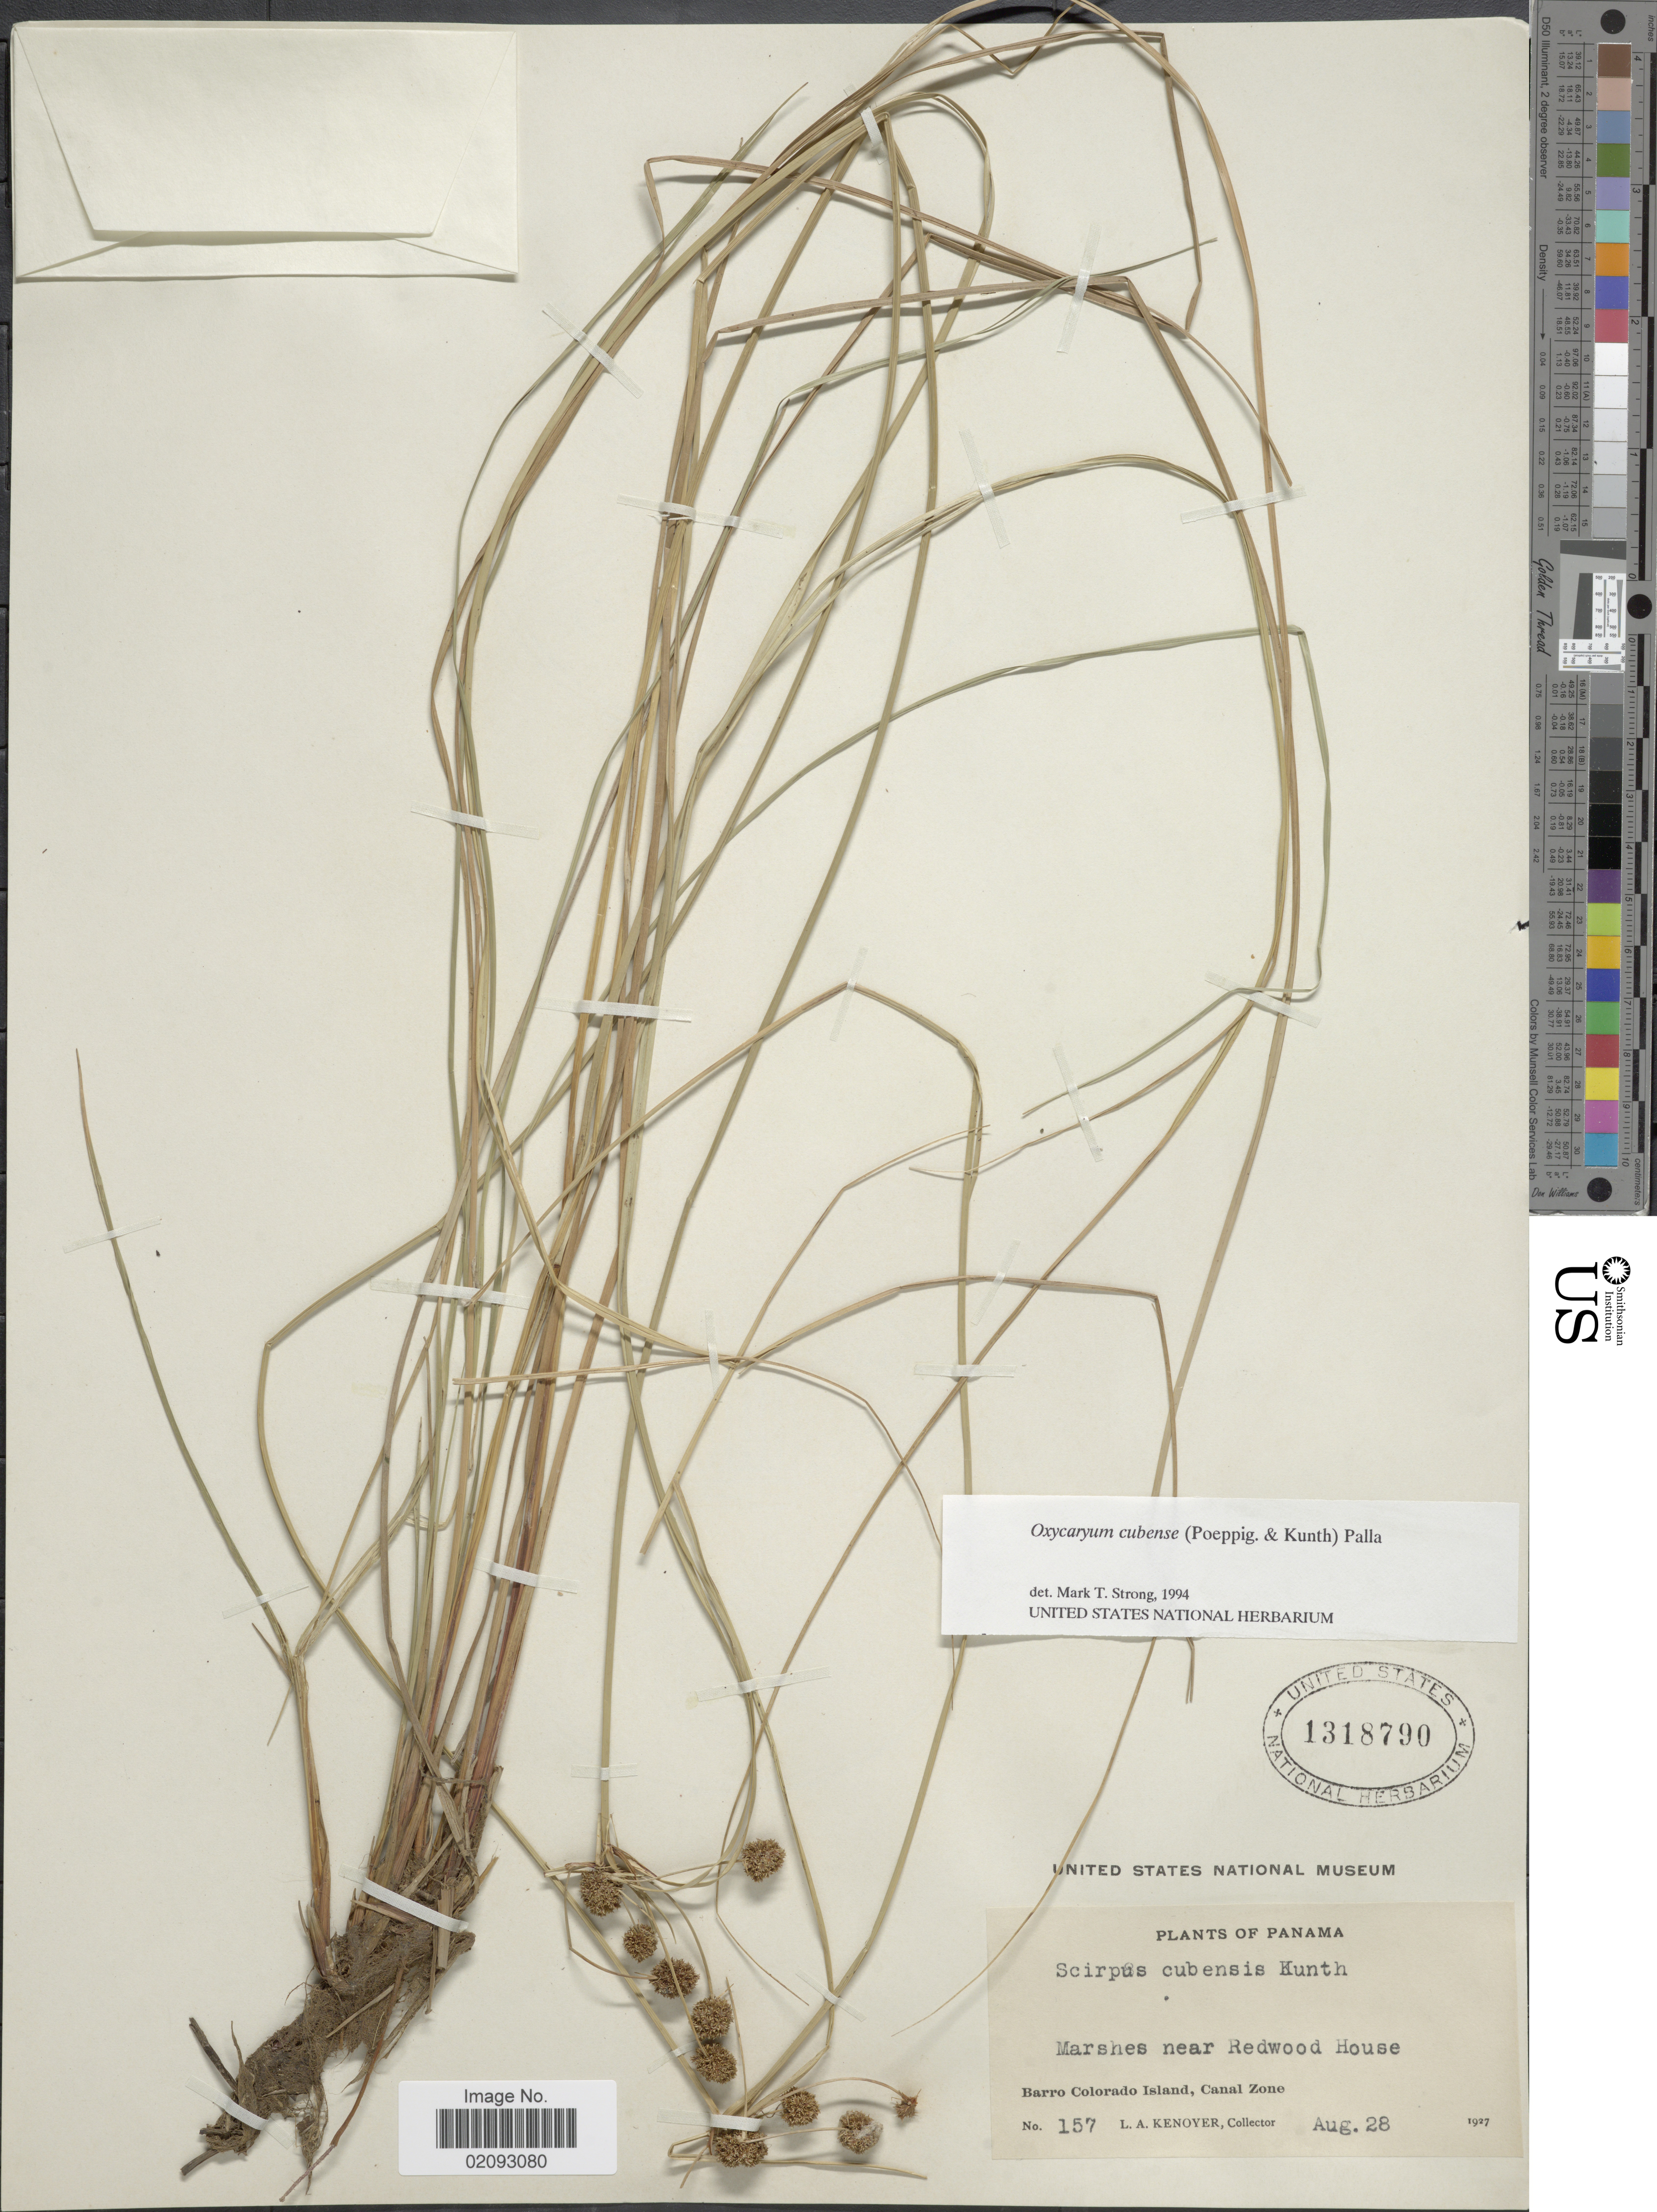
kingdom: Plantae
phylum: Tracheophyta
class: Liliopsida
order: Poales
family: Cyperaceae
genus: Cyperus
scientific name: Cyperus blepharoleptos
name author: Steud.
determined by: Strong, M. T., (US), Smithsonian Institution - National Museum of Natural History (UNITED STATES)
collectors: L. A. Kenoyer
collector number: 157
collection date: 1927-08-28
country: Panama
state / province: Panamá Oeste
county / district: Canal Zone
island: Barro Colorado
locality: Marshes near Redwood House, Barro Colorado Island, Canal Zone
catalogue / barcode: US 1318790